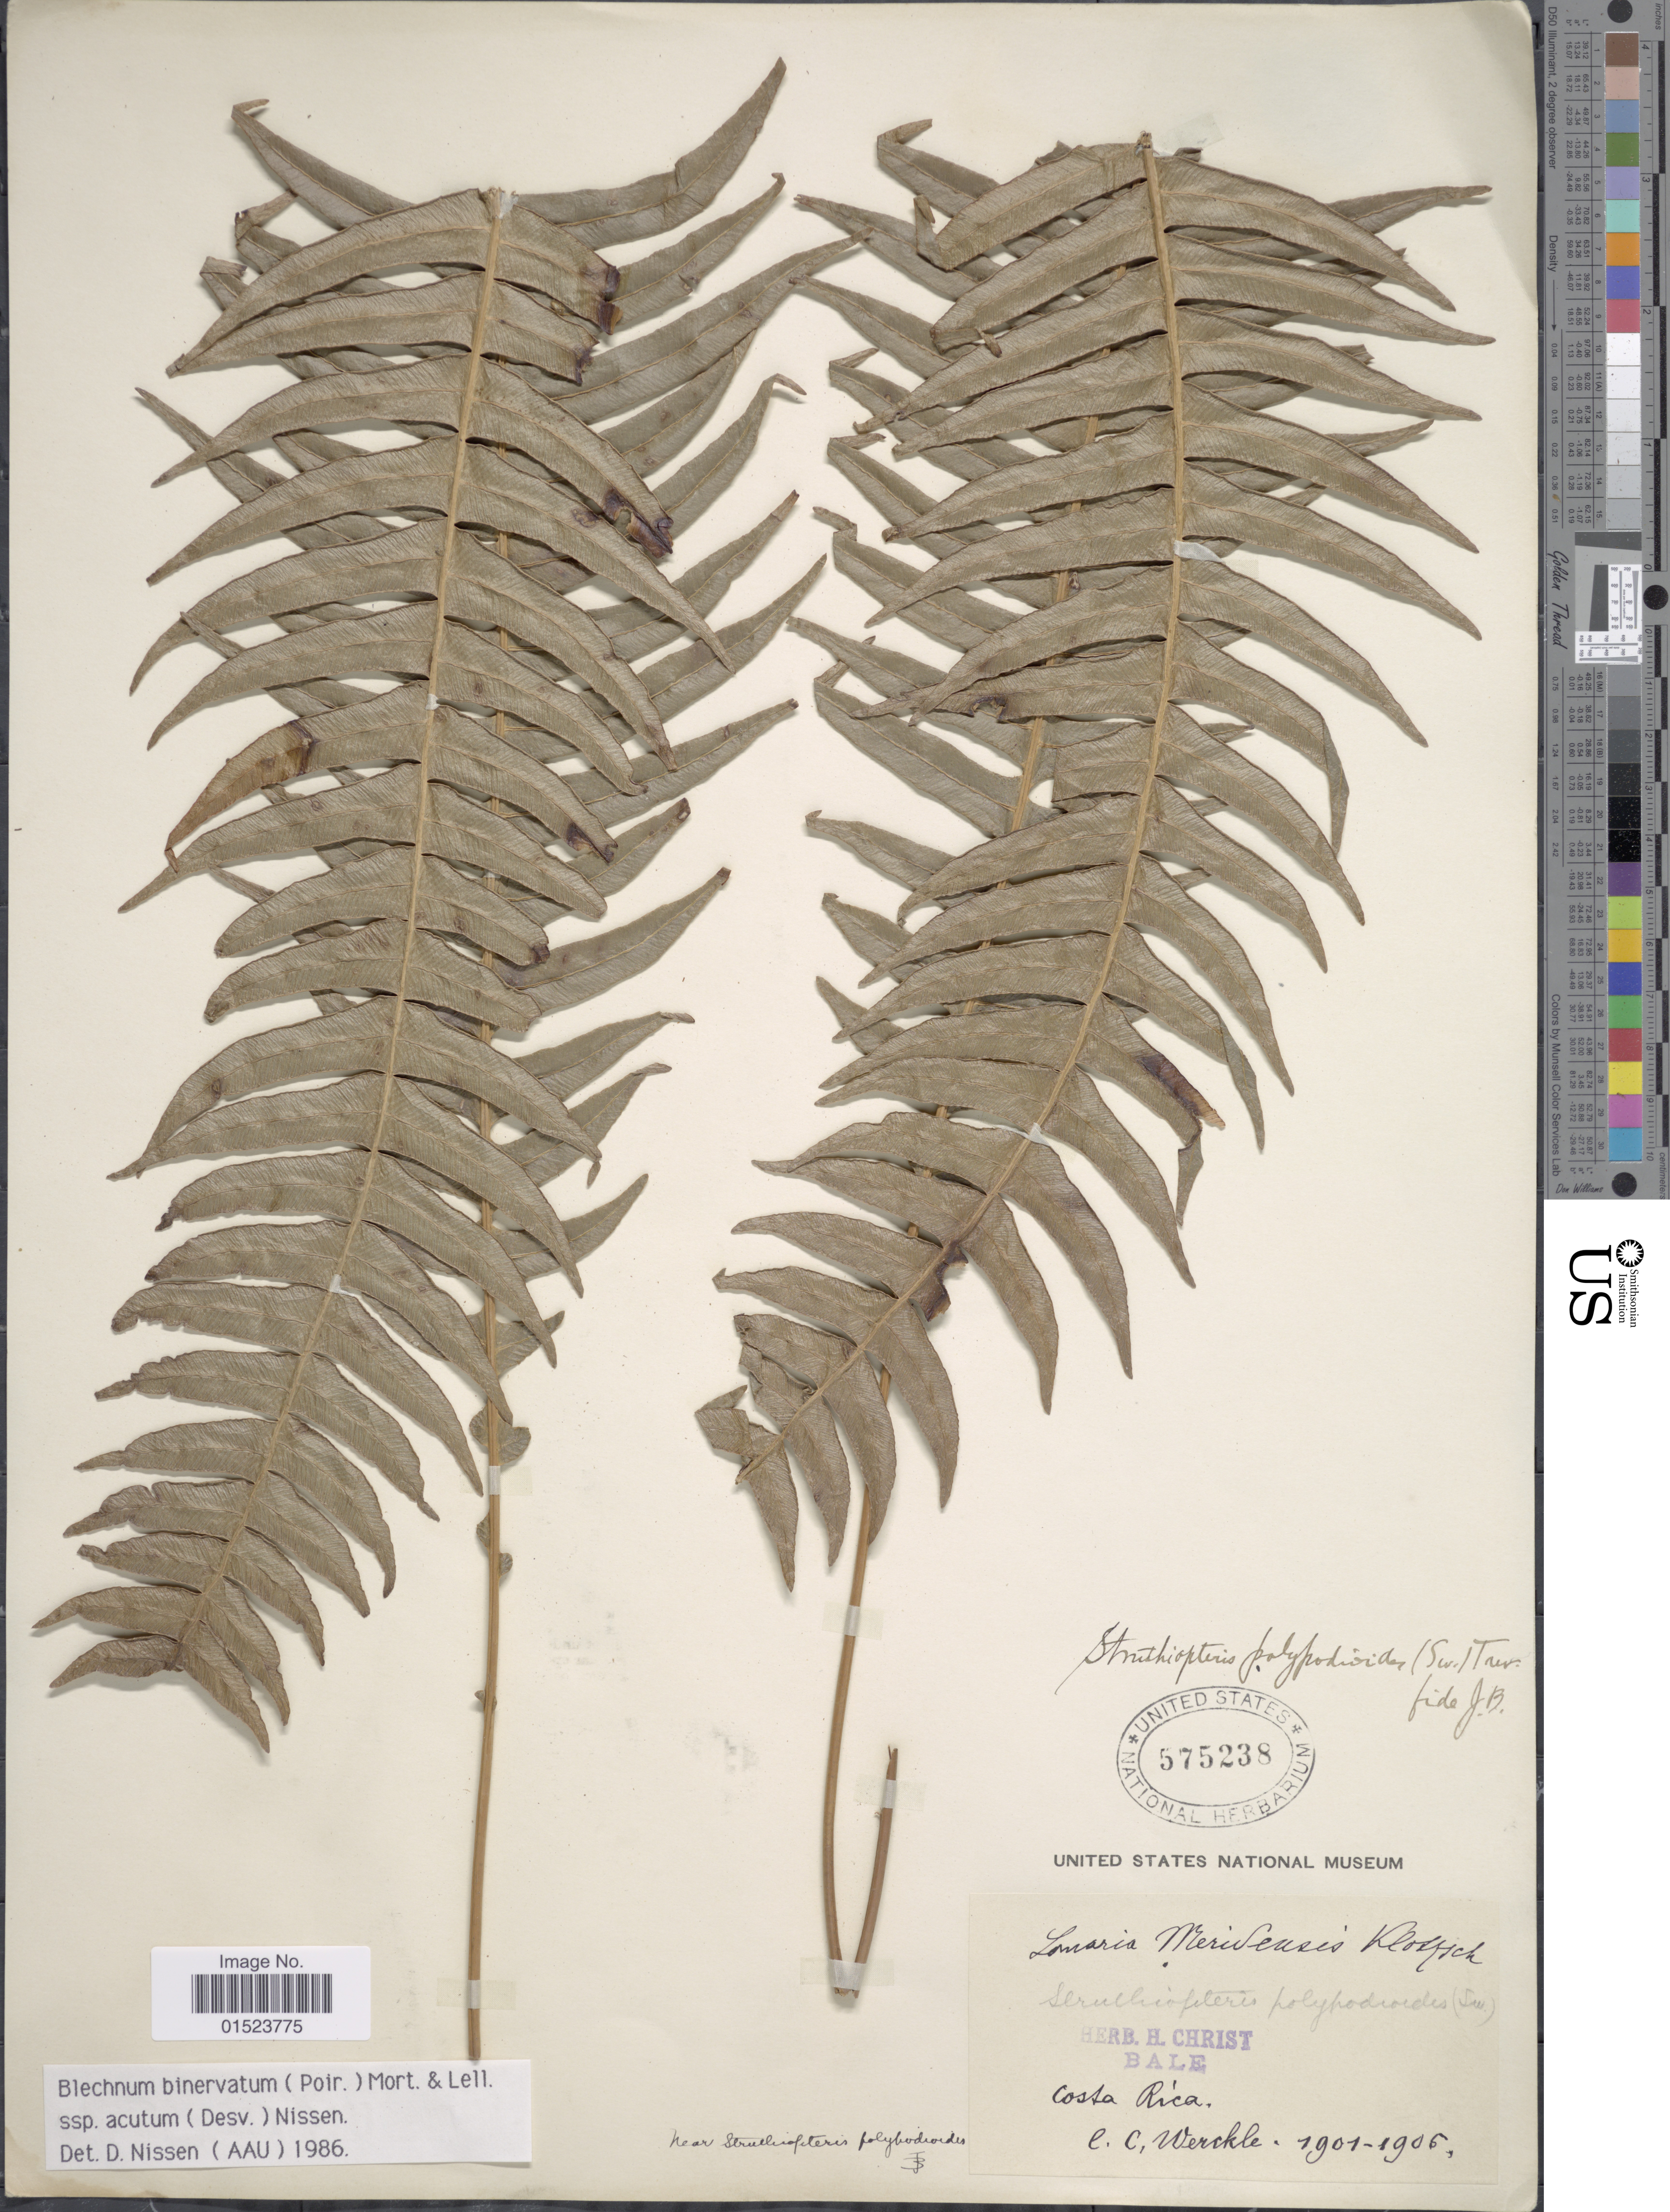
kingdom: Plantae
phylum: Tracheophyta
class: Polypodiopsida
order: Polypodiales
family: Blechnaceae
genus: Blechnum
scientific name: Blechnum ensiforme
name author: (Liebm.) C. Chr.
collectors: C. C Wercklé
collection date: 1901/1906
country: Costa Rica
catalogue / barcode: US 575238